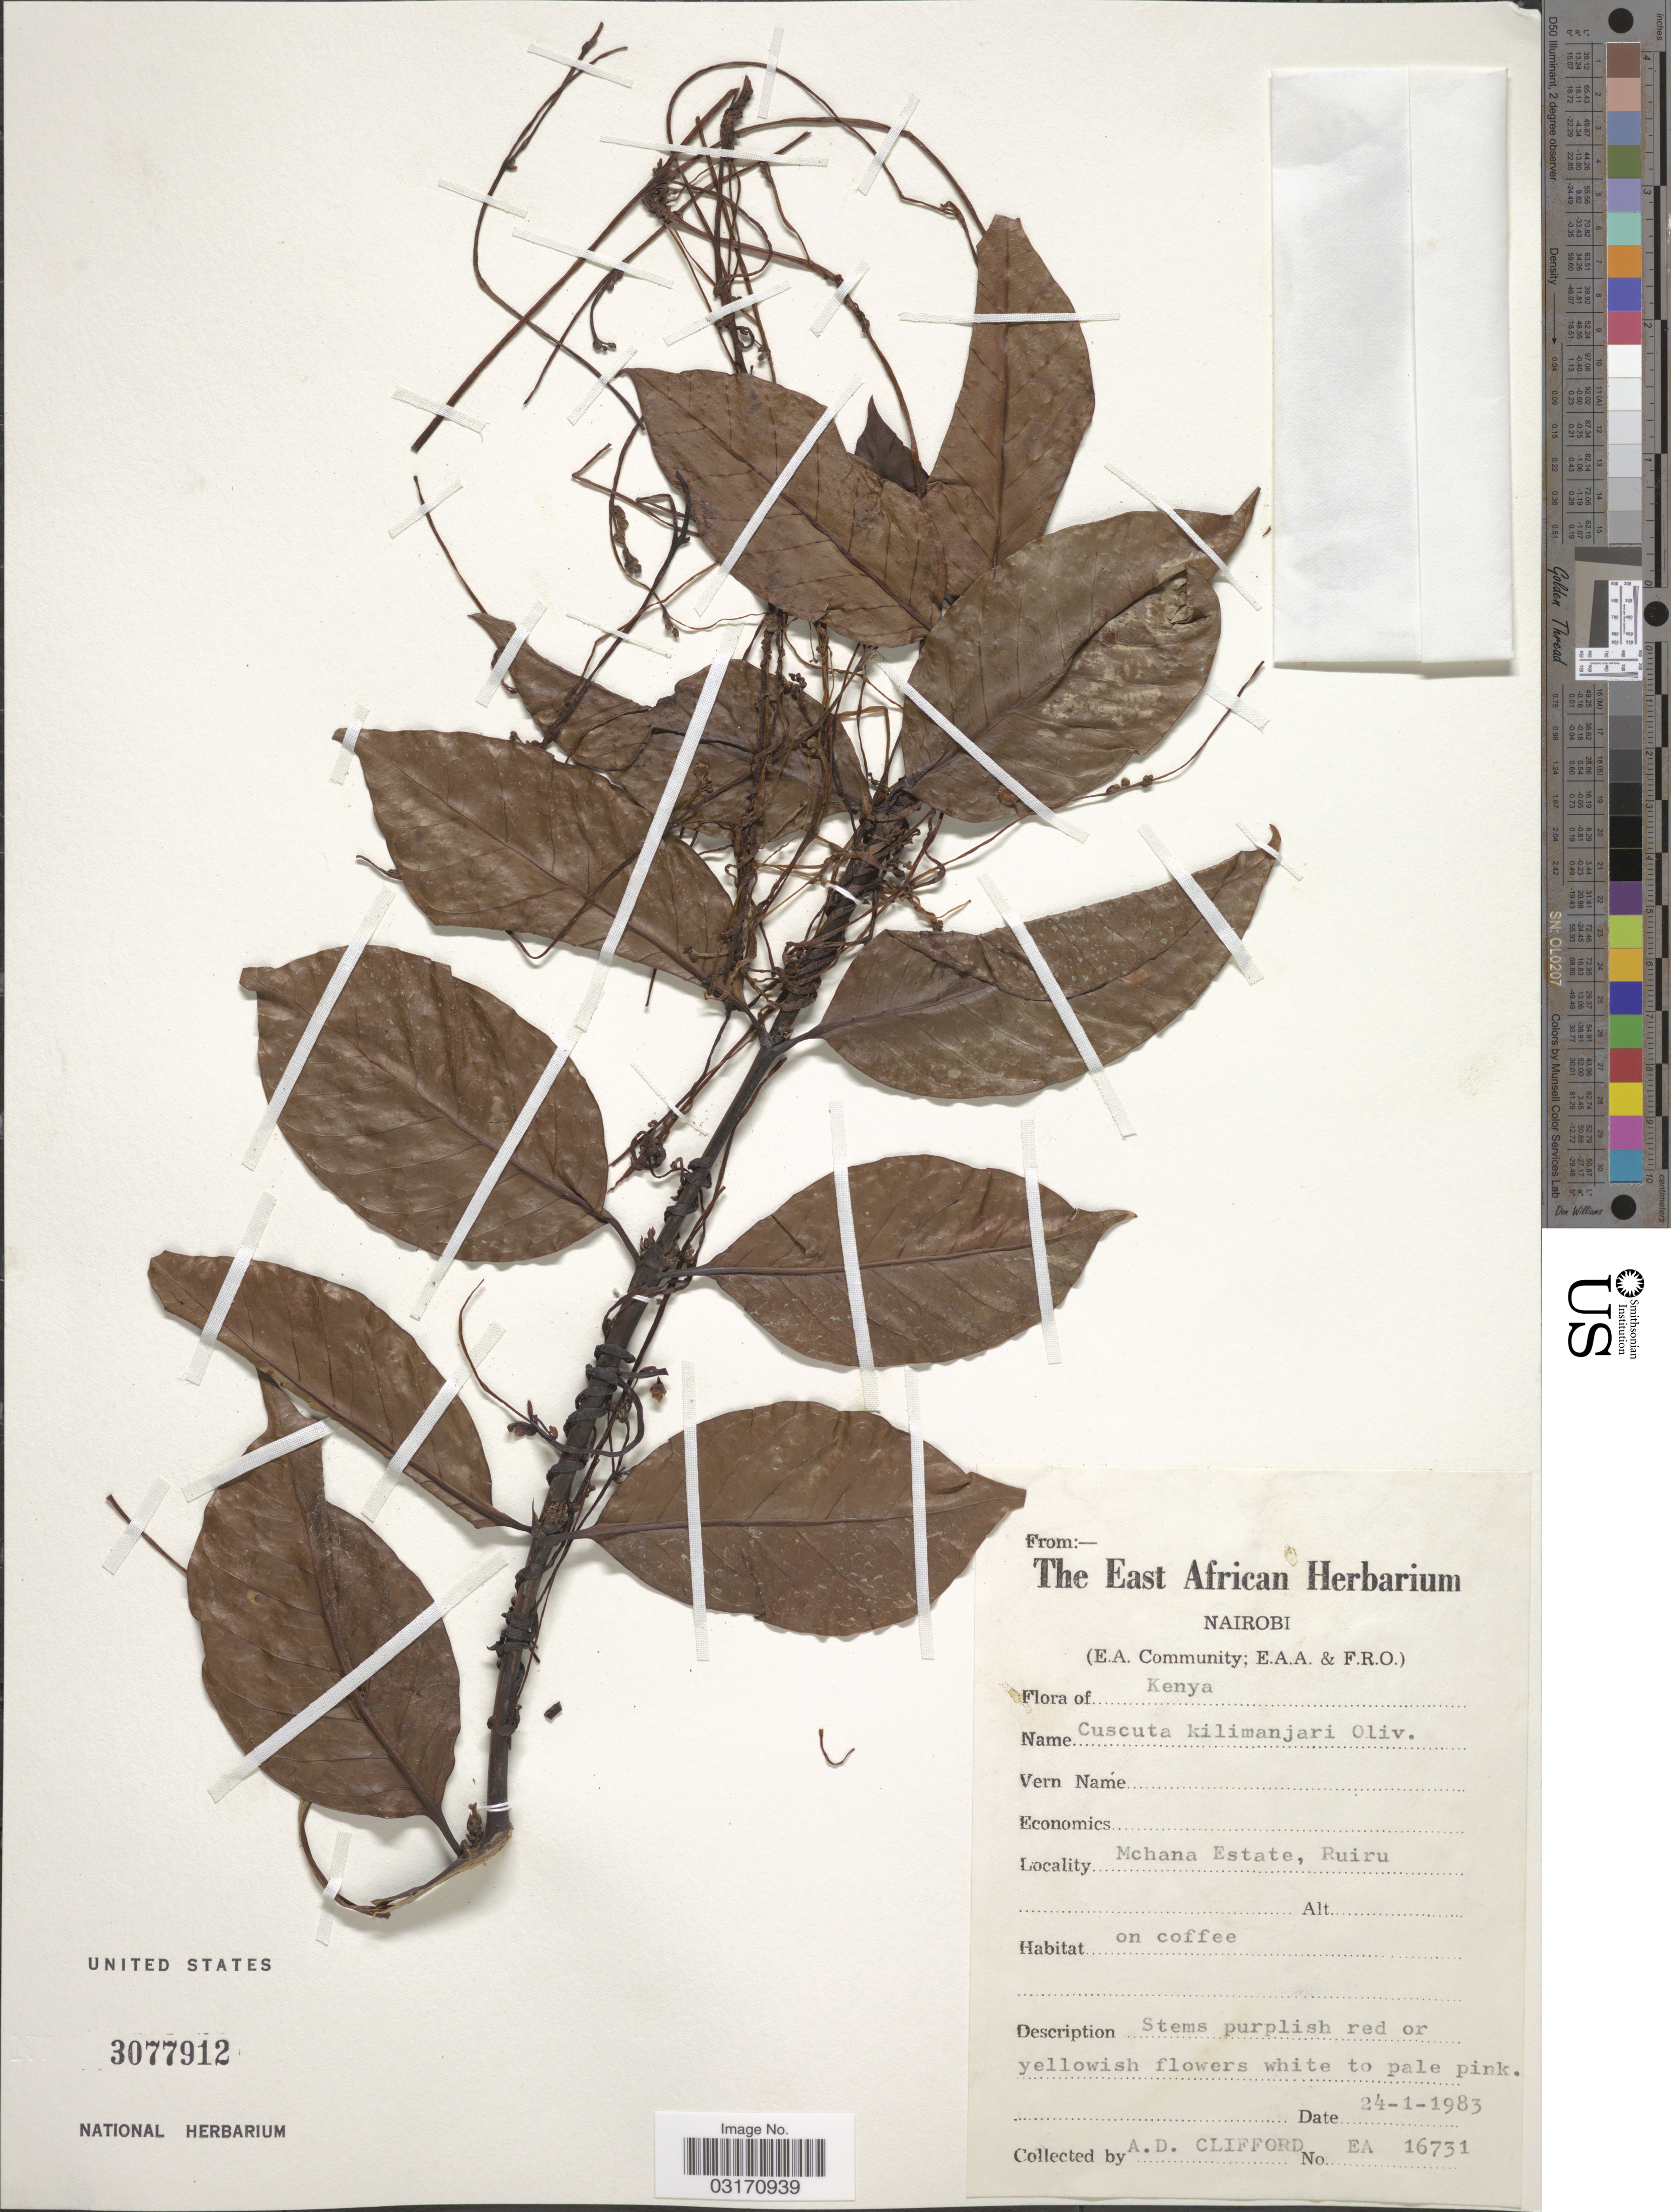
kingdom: Plantae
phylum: Tracheophyta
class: Magnoliopsida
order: Solanales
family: Convolvulaceae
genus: Cuscuta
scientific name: Cuscuta kilimanjari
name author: Oliv.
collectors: A. Clifford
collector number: EA 16731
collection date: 1983-01-24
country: Kenya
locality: Mchana Estate, Ruiru, on coffee.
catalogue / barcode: US 3077912